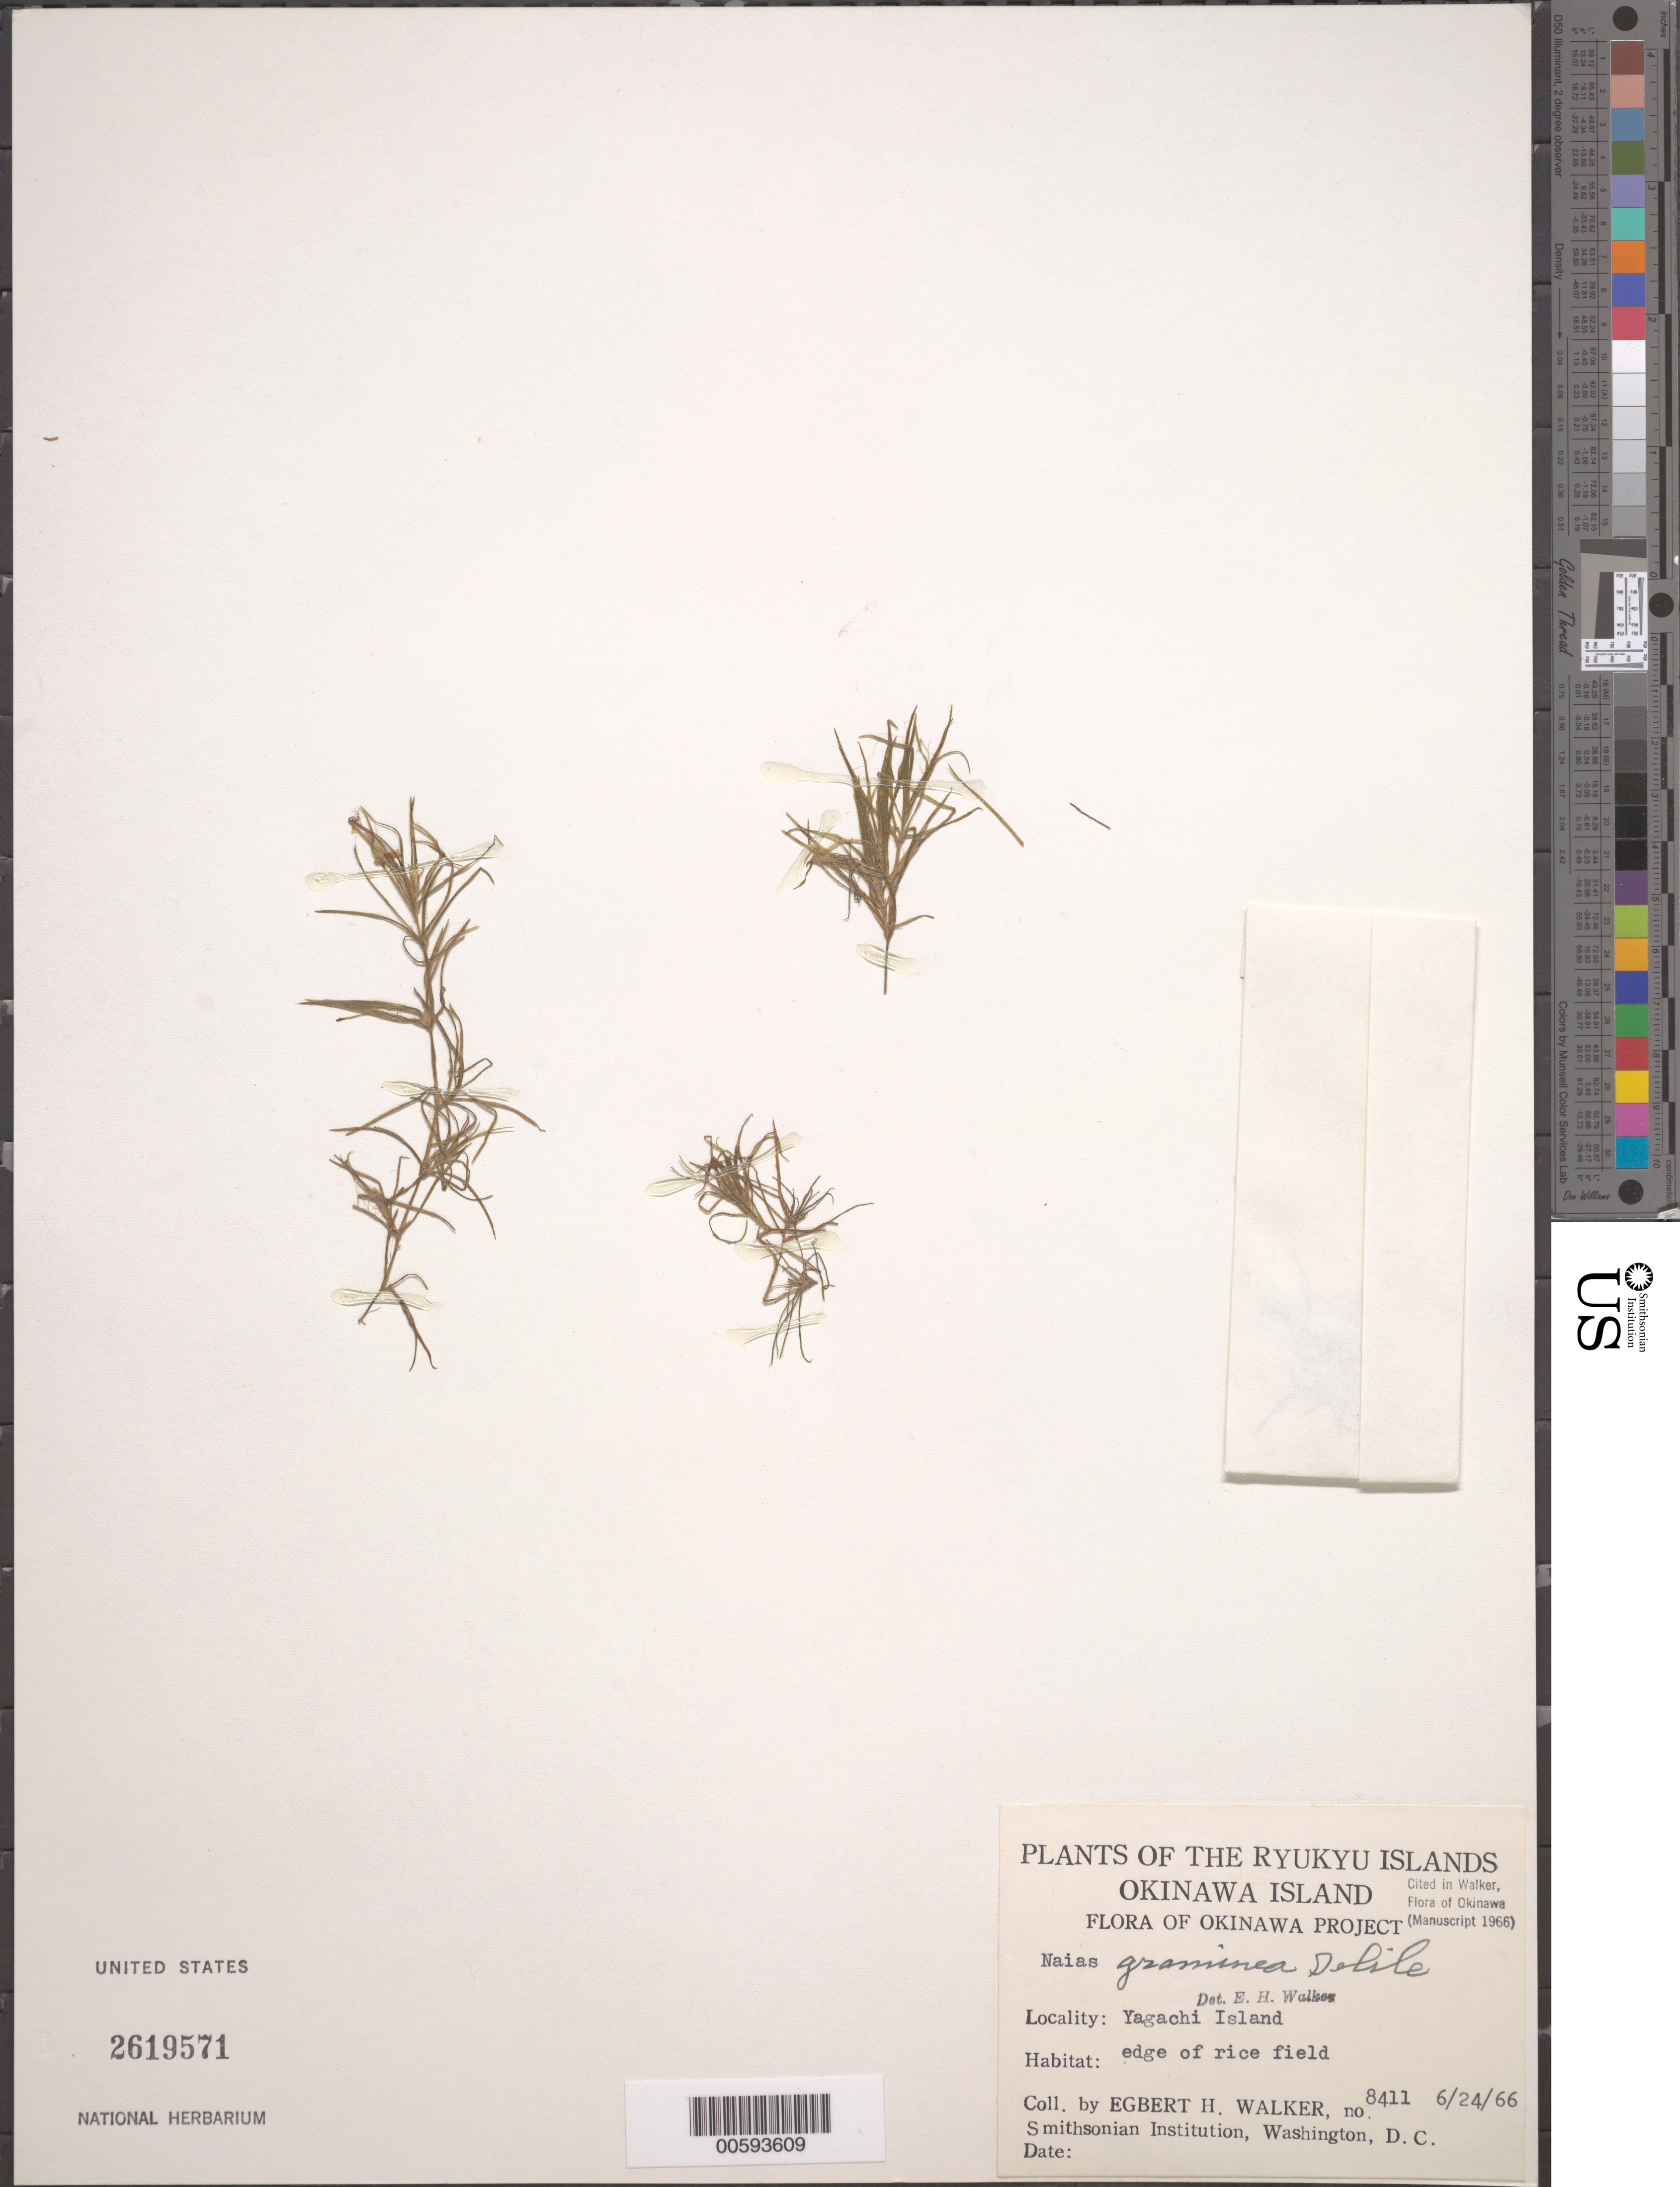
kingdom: Plantae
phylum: Tracheophyta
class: Liliopsida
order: Alismatales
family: Hydrocharitaceae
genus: Najas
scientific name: Najas graminea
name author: Delile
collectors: E. H. Walker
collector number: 8411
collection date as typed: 24 Jun 1966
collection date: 1966-06-24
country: Japan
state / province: Okinawa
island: Yagachi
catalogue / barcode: US 2619571